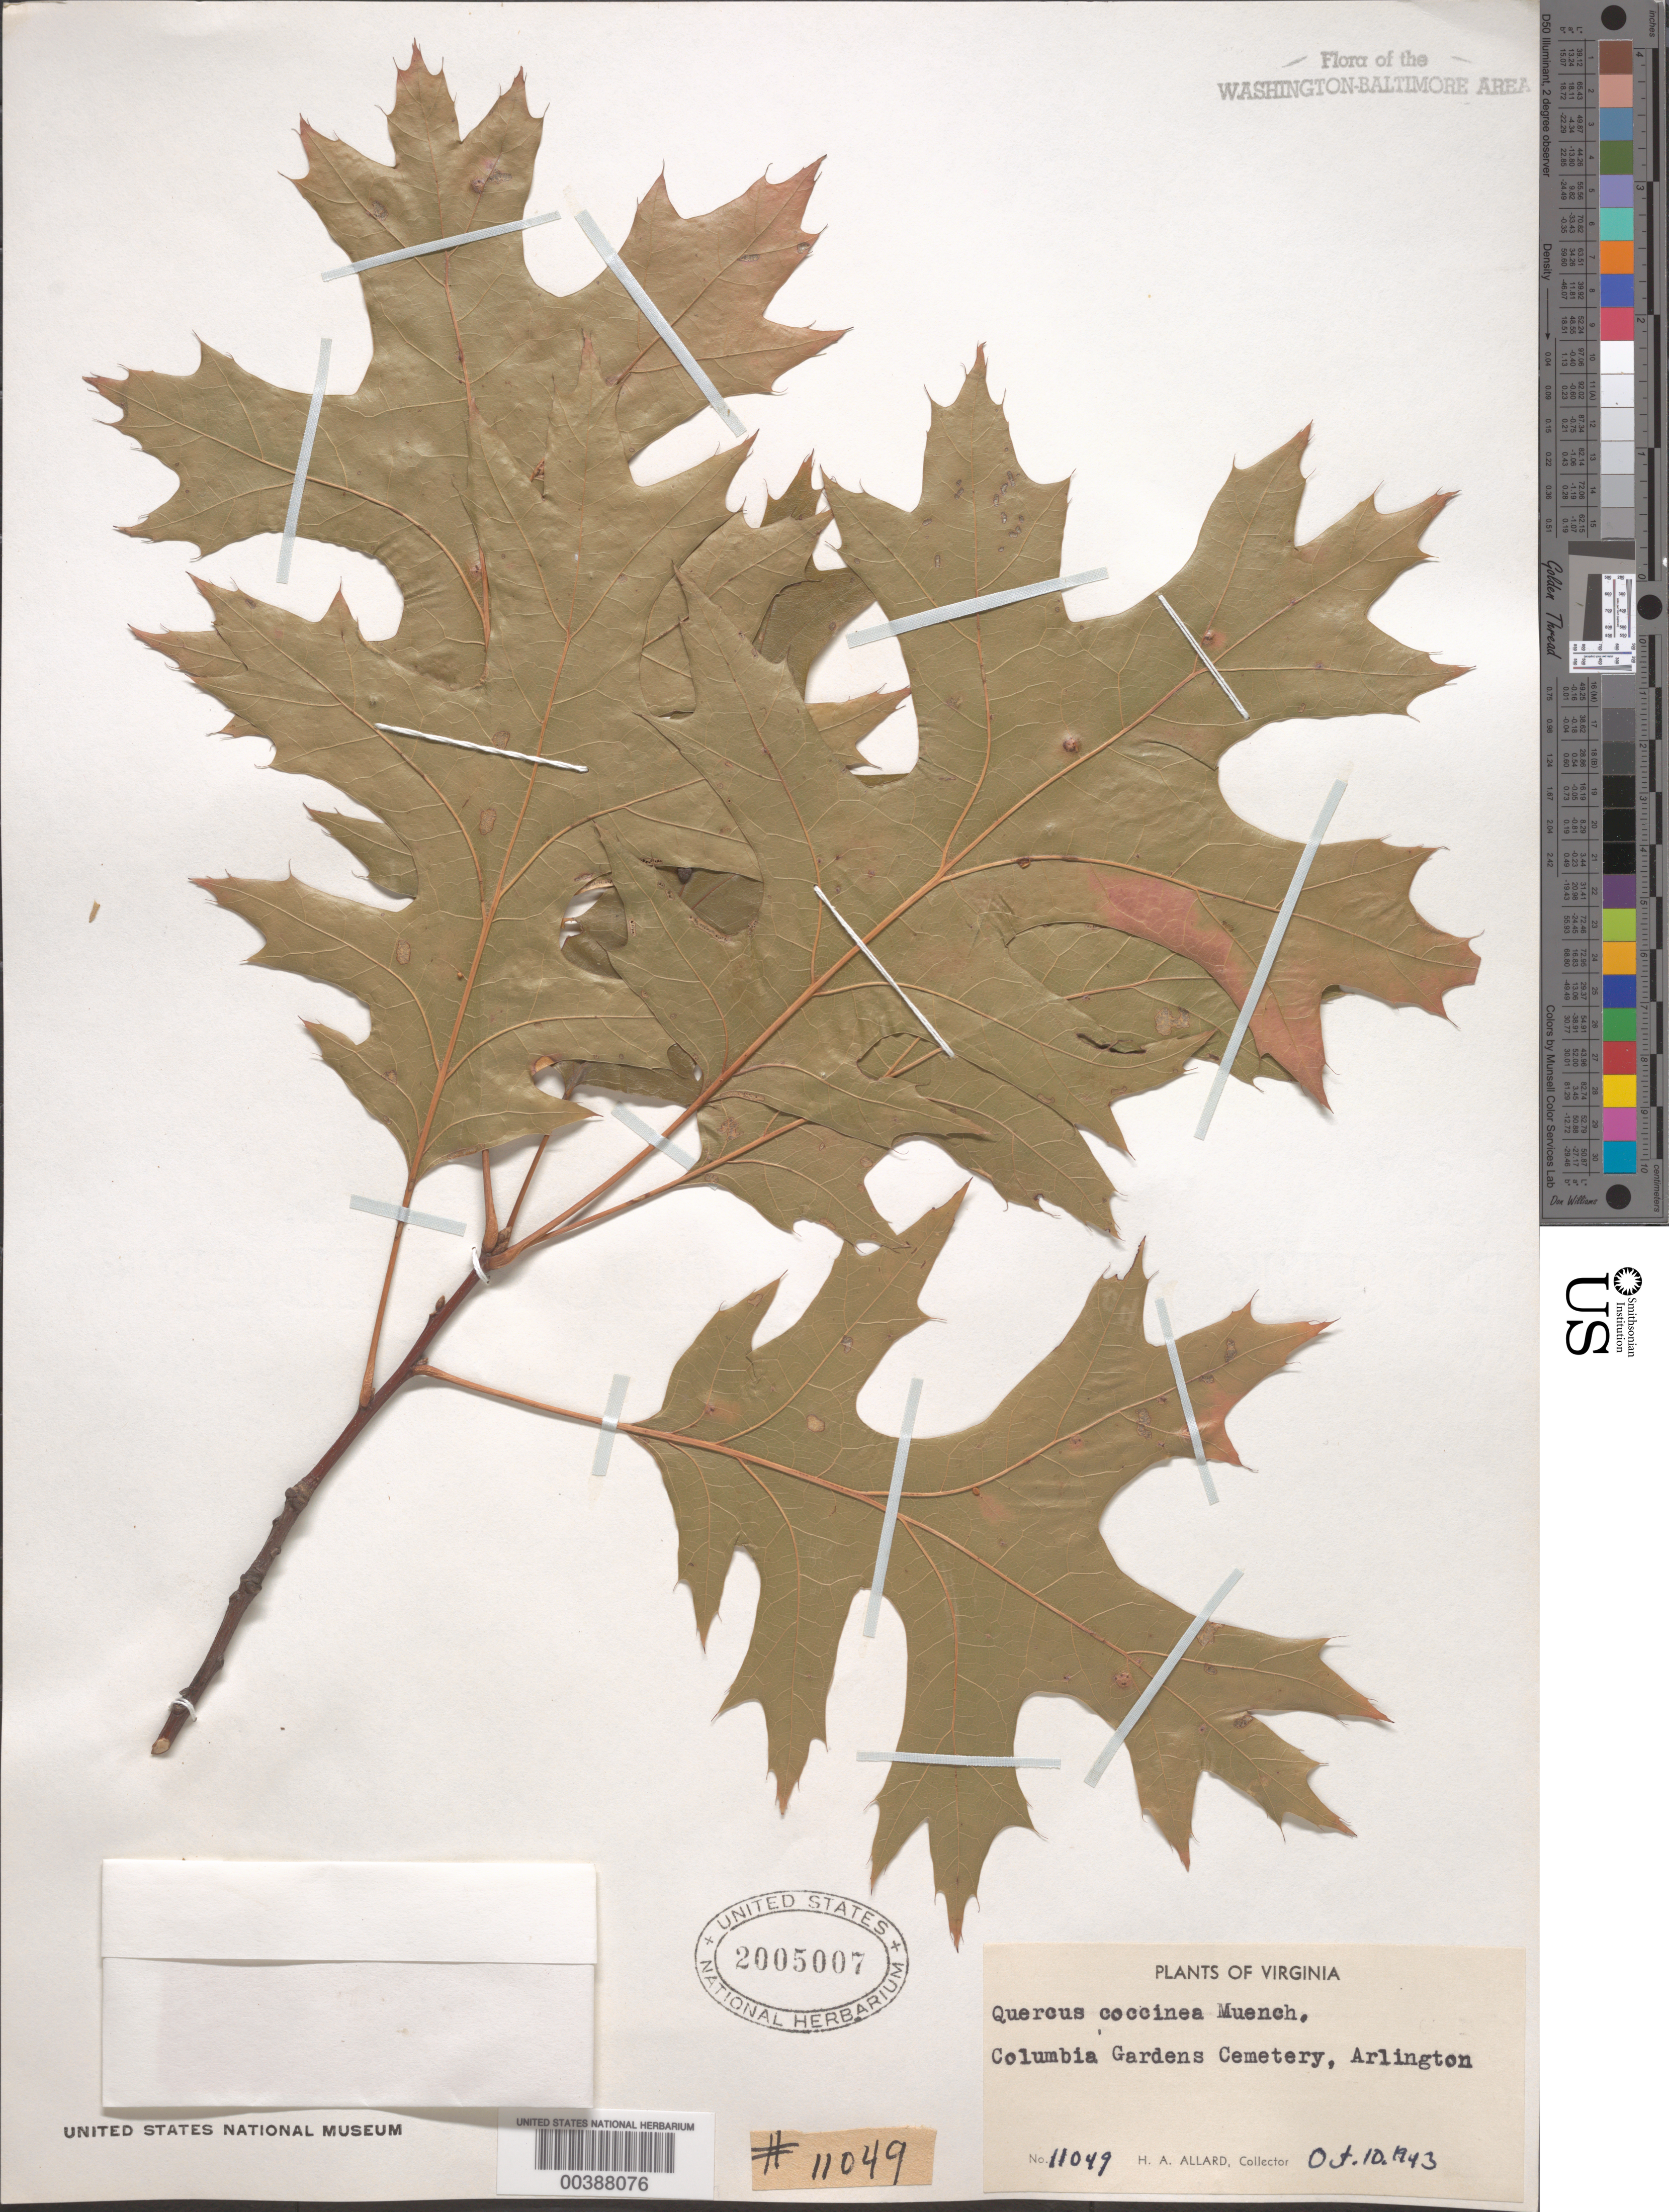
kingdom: Plantae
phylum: Tracheophyta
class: Magnoliopsida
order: Fagales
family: Fagaceae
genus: Quercus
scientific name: Quercus coccinea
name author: Münchh.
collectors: H. A. Allard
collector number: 11049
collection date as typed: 10 Oct 1943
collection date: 1943-10-10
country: United States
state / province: Virginia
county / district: Arlington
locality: Columbia Gardens Cemetery, Arlington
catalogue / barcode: US 2005007